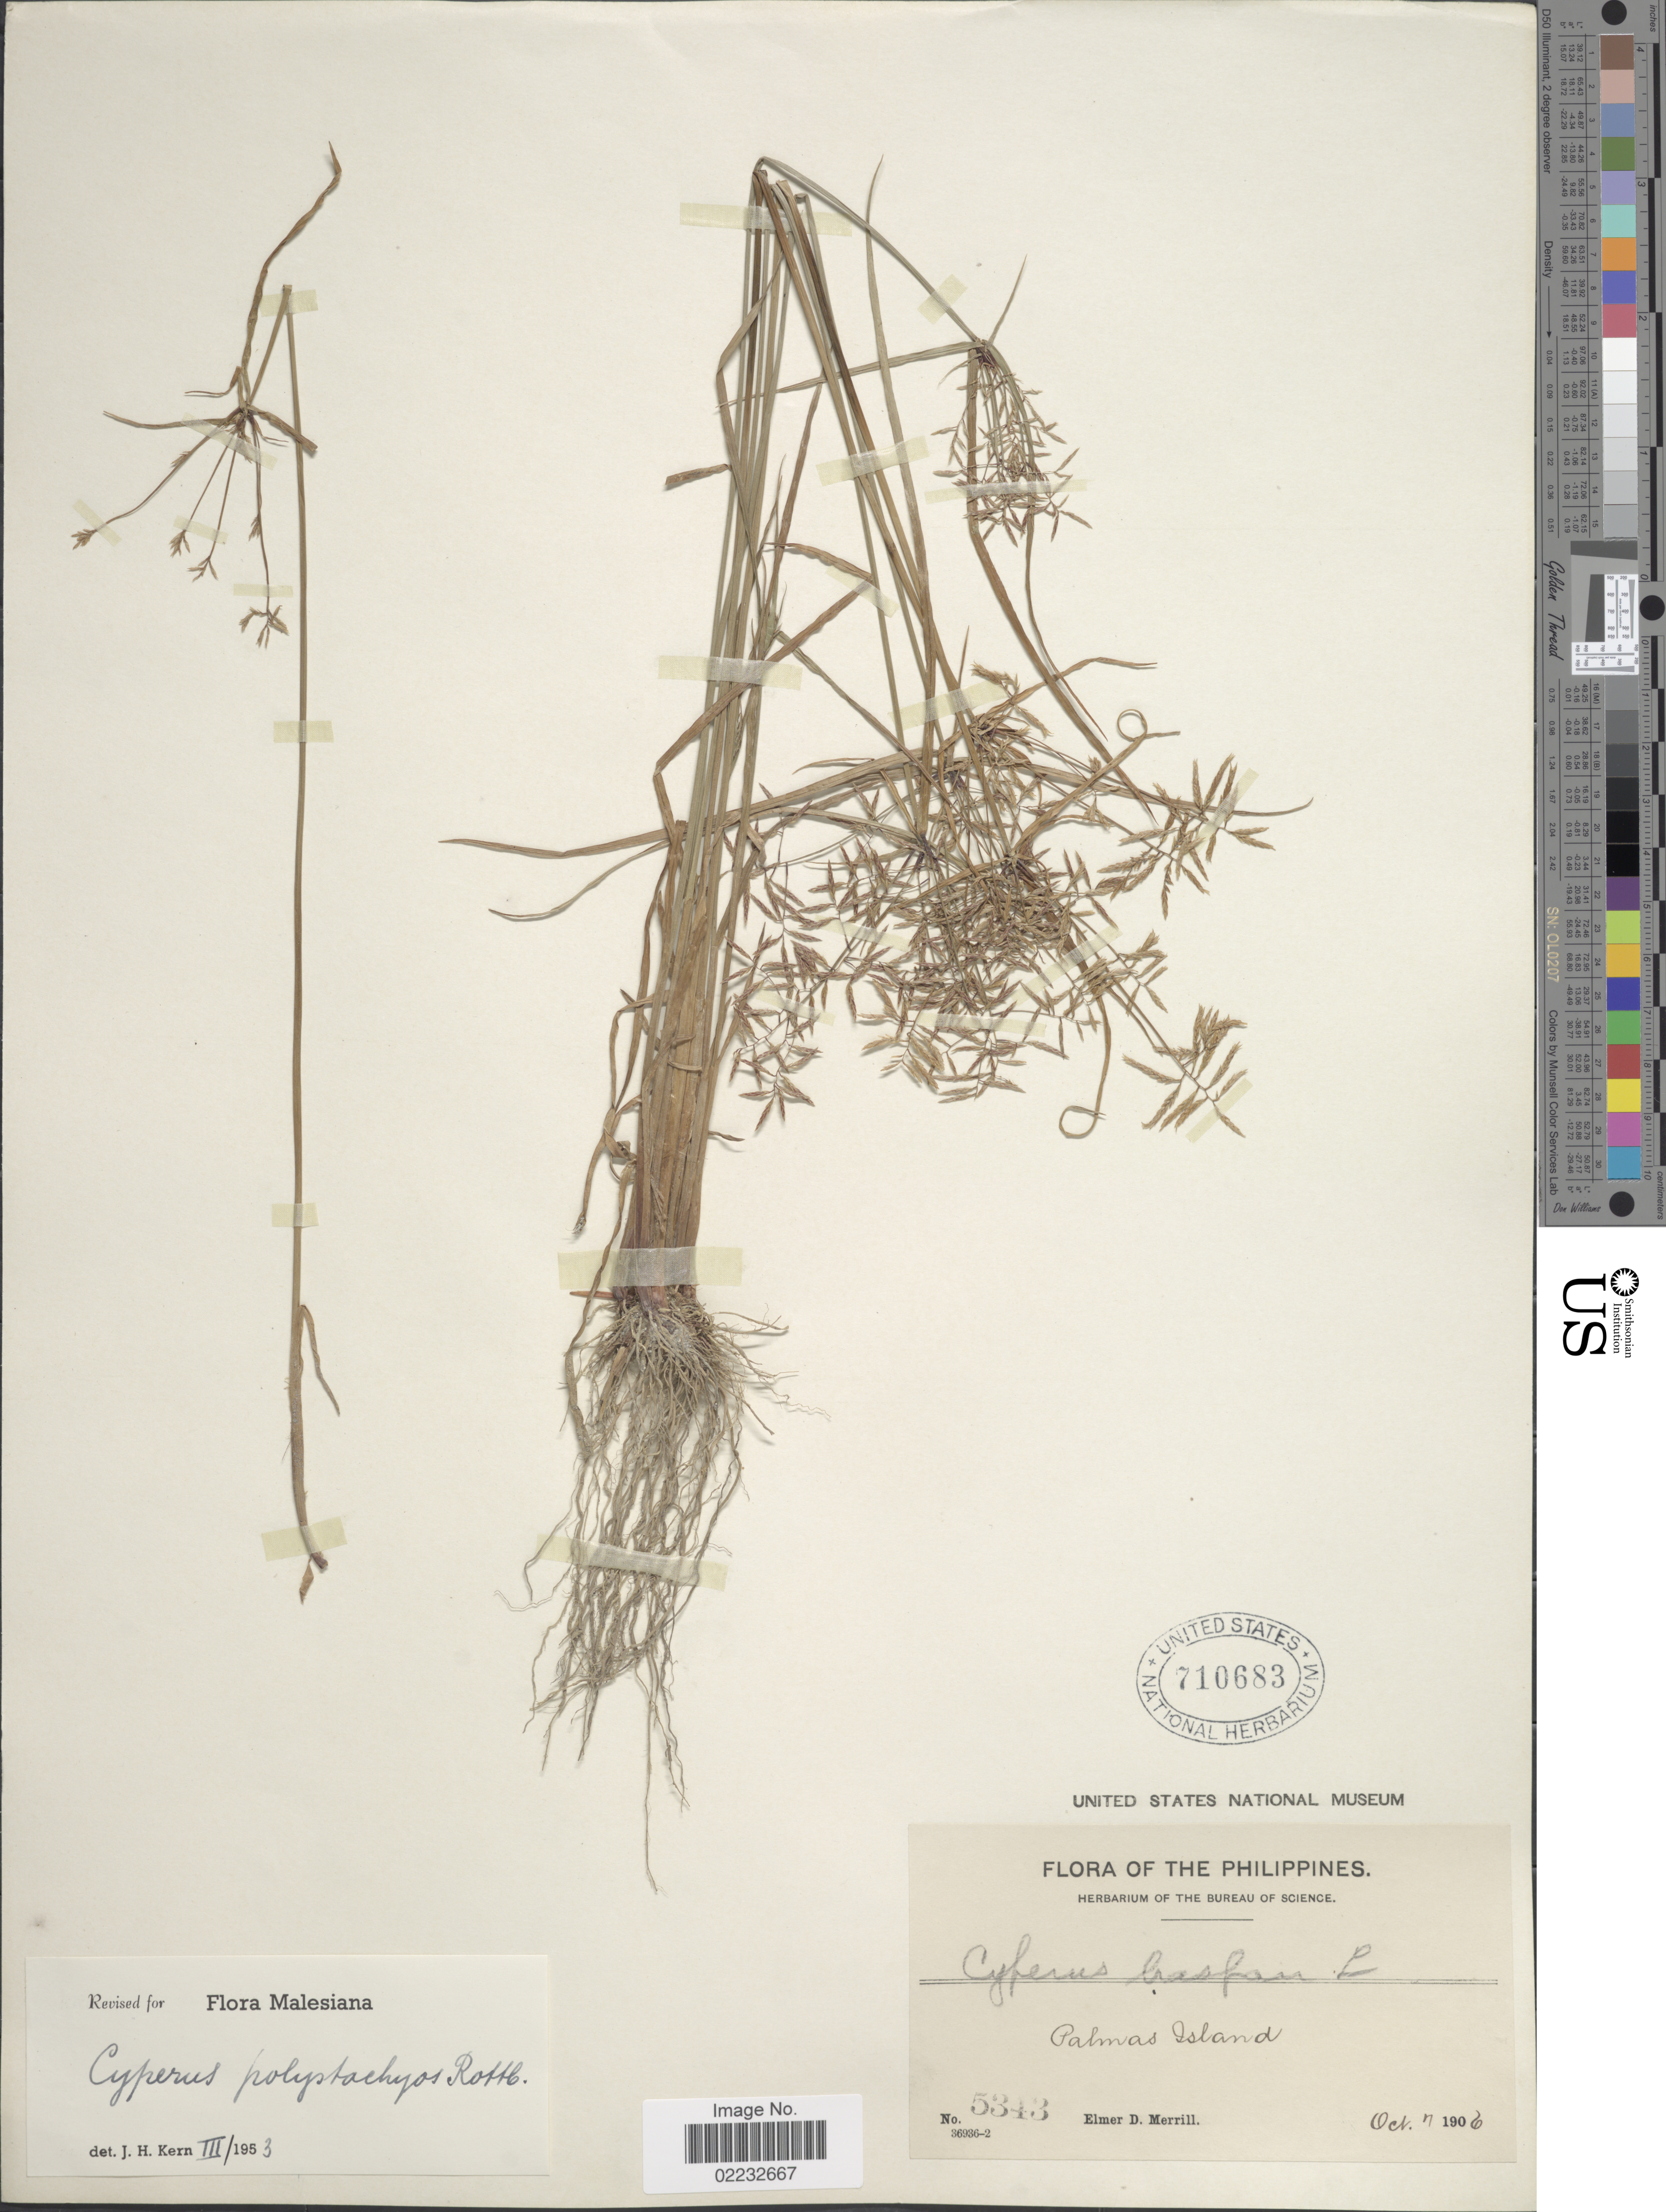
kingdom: Plantae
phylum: Tracheophyta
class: Liliopsida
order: Poales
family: Cyperaceae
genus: Cyperus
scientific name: Cyperus polystachyos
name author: Rottb.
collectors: E. D. Merrill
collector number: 5343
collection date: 1906-10-07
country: Philippines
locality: Palmas Island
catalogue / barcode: US 710683